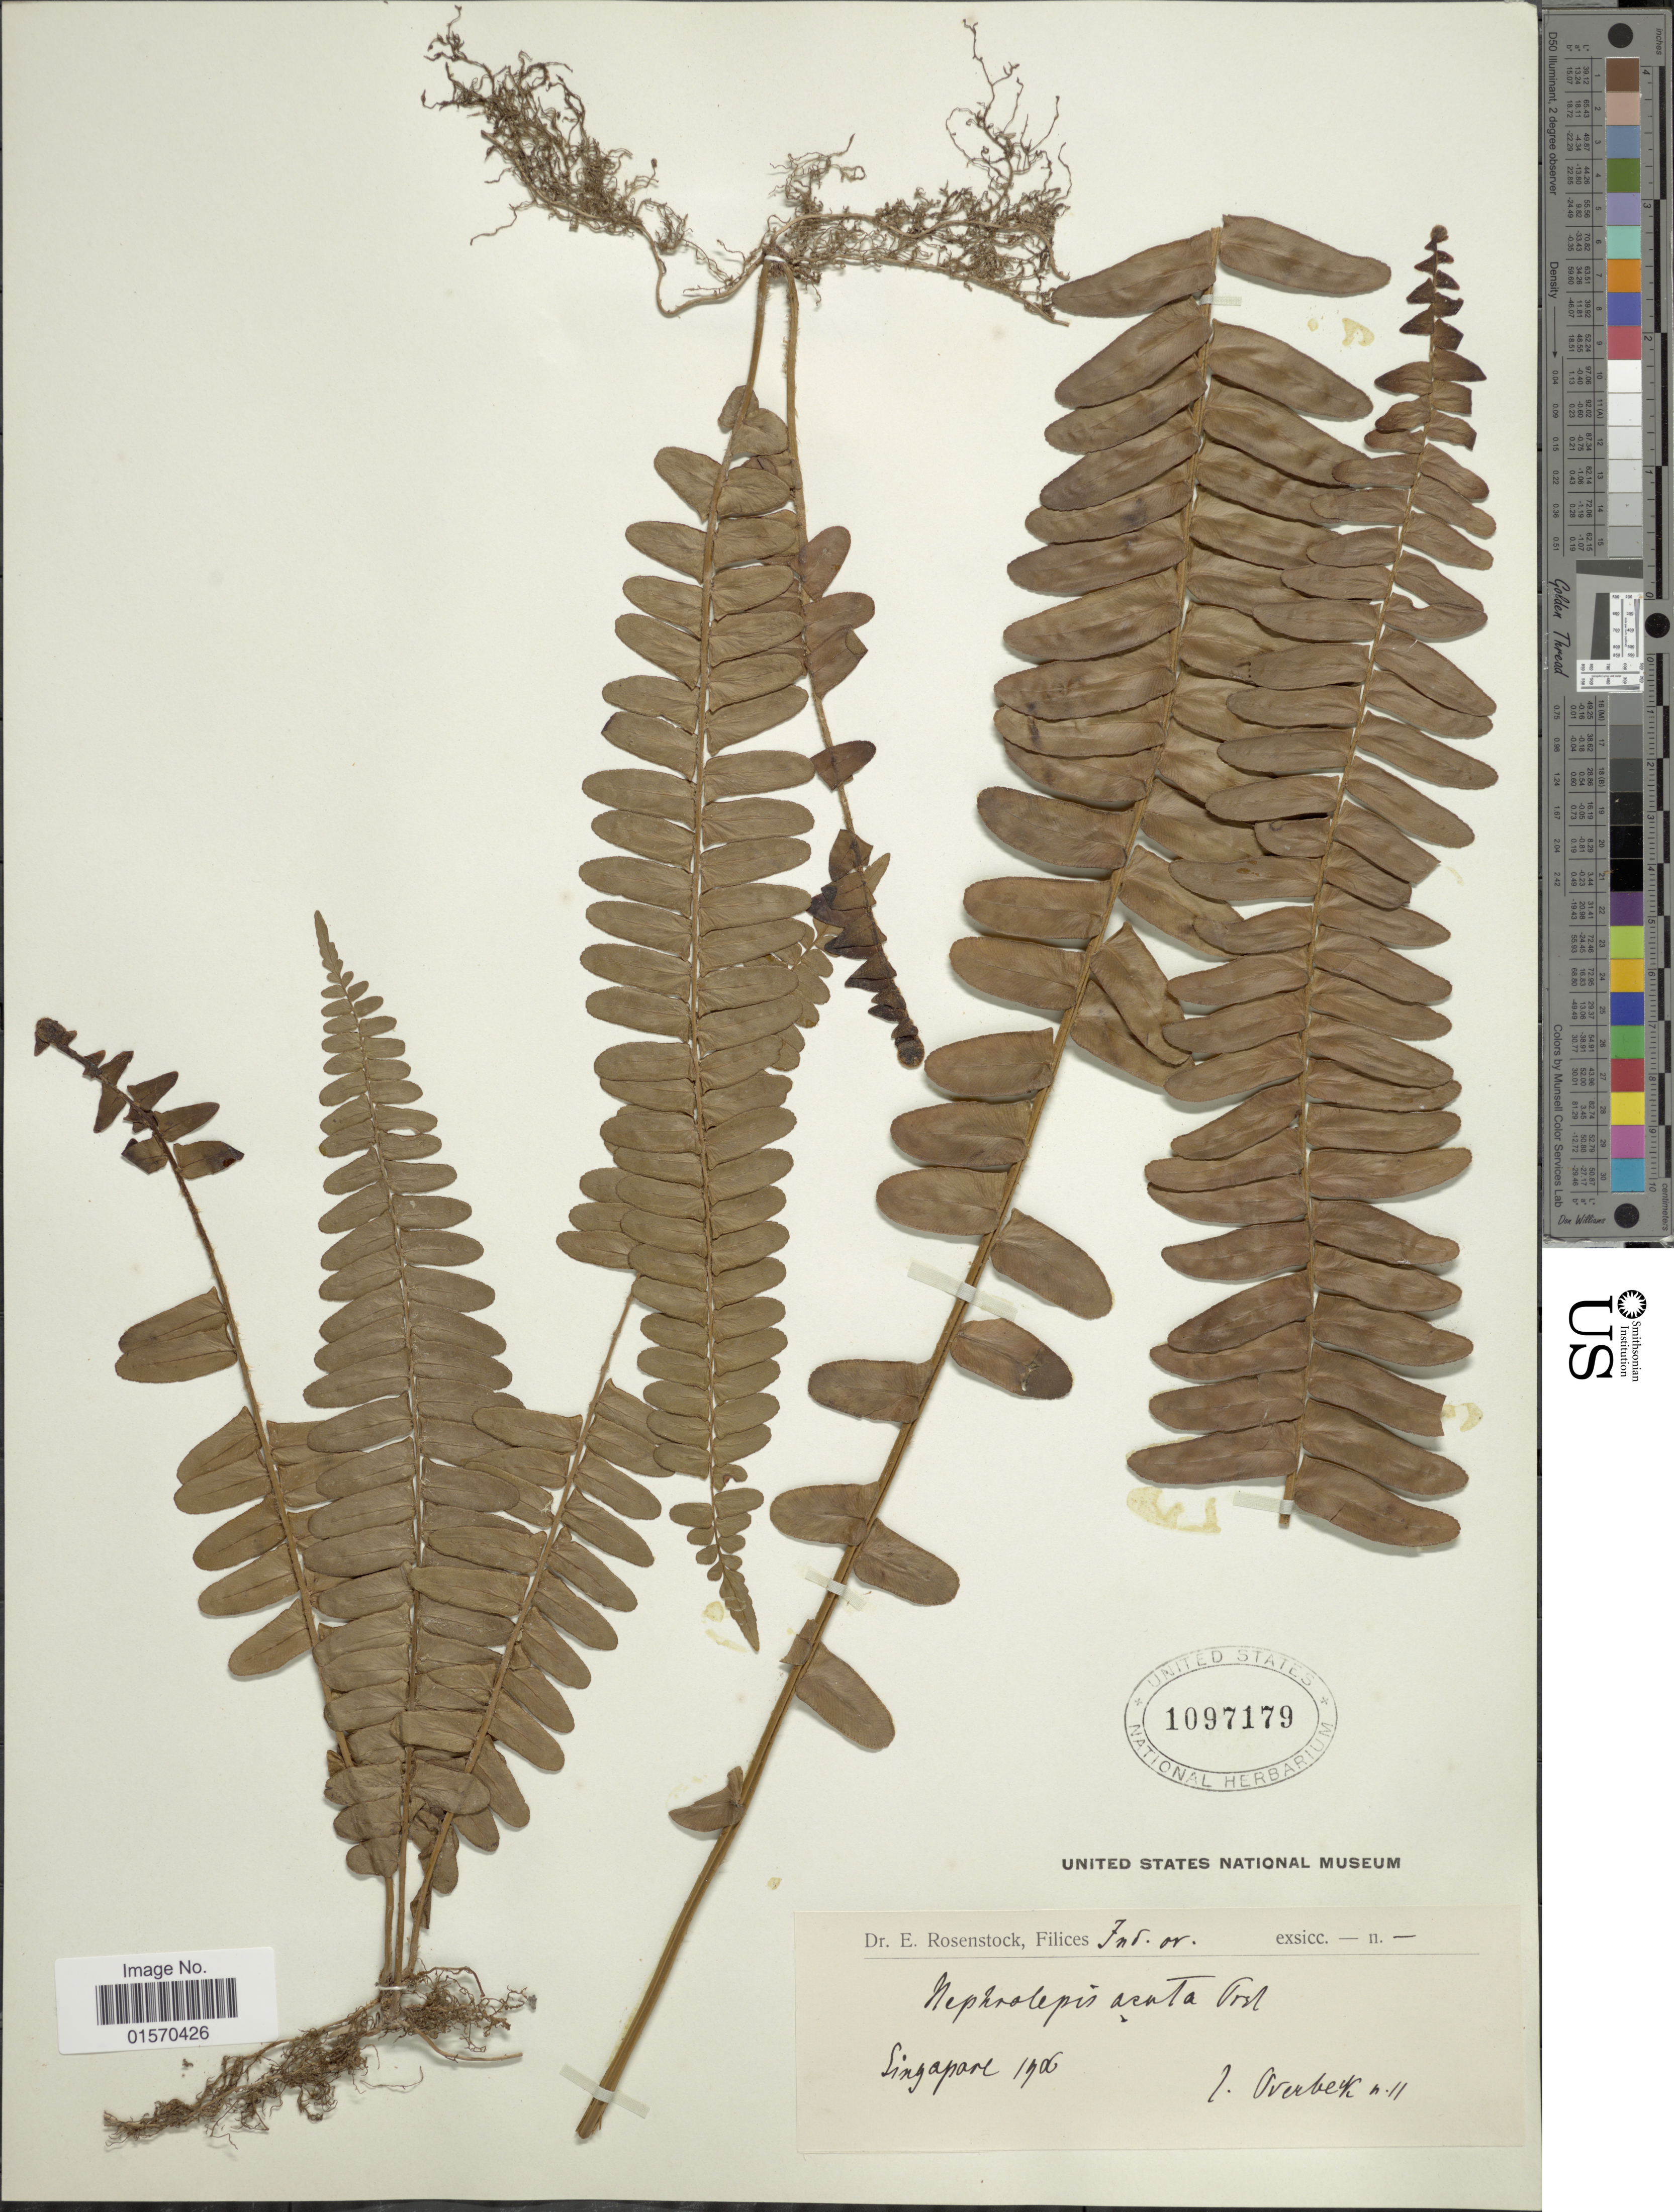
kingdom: Plantae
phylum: Tracheophyta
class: Polypodiopsida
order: Polypodiales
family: Nephrolepidaceae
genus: Nephrolepis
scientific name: Nephrolepis biserrata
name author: (Sw.) Schott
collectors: -. Overbeck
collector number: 11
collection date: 1906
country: Singapore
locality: Ins. or. [interpreted]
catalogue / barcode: US 1097179